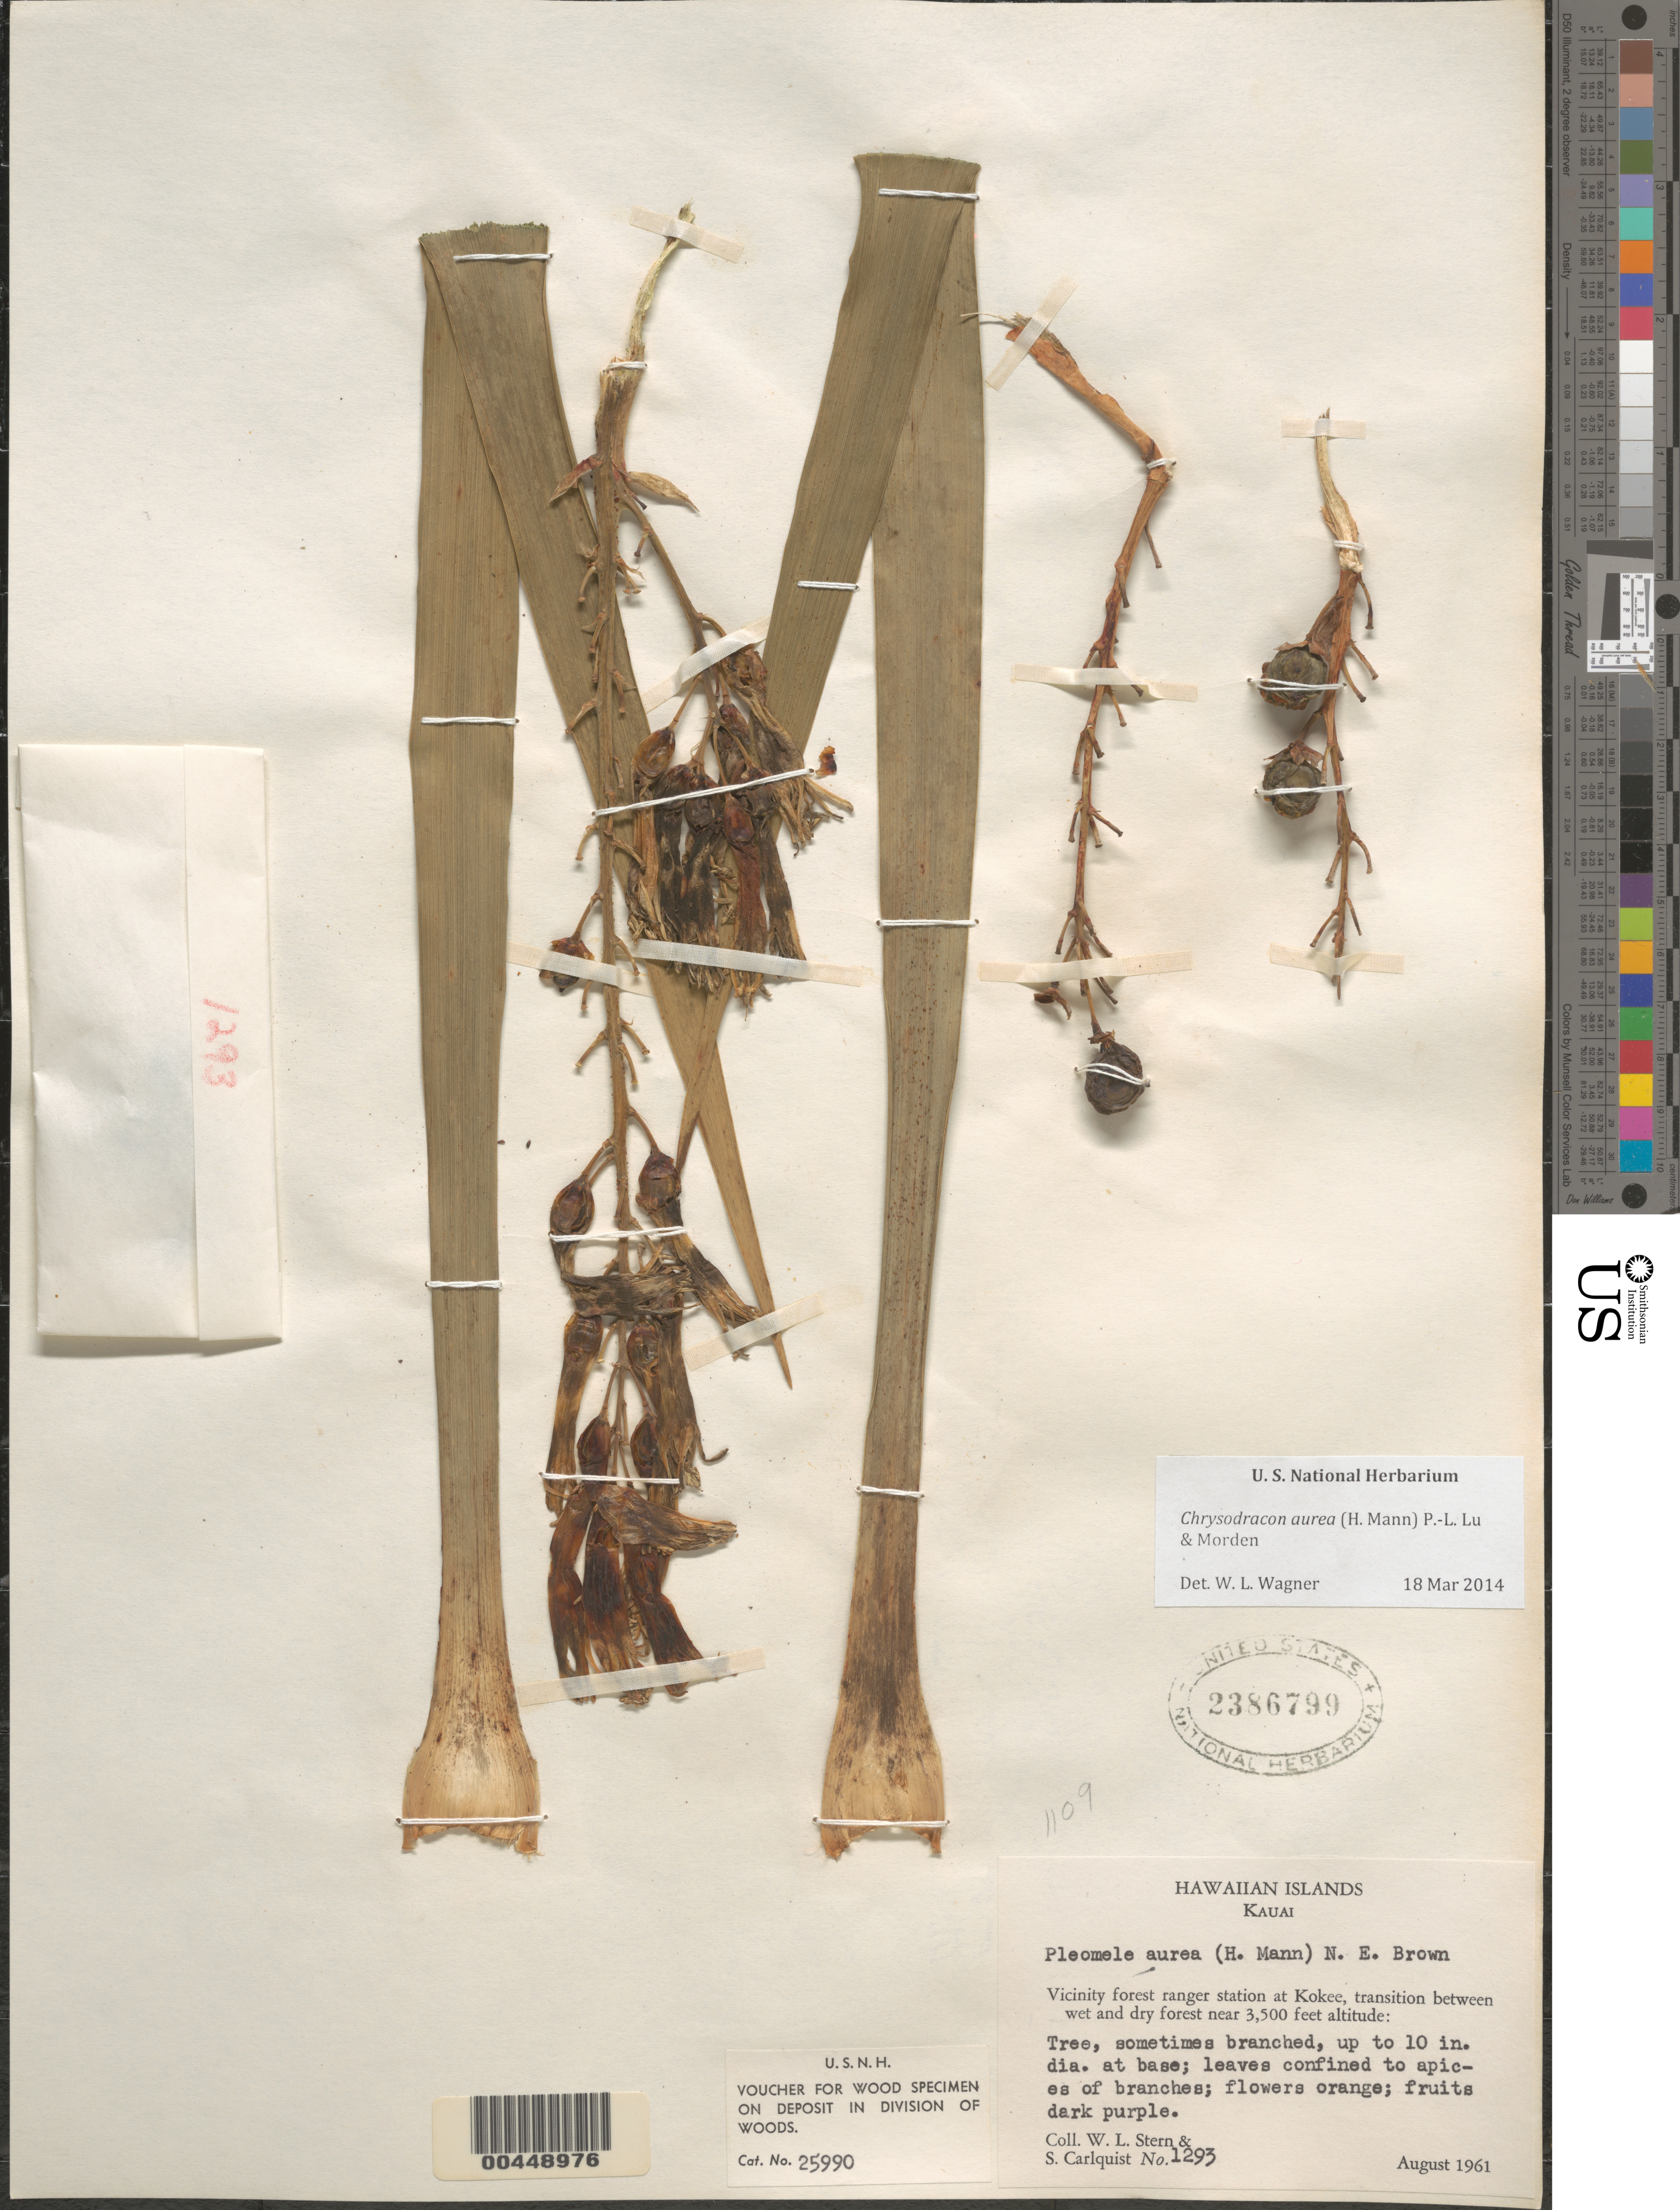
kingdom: Plantae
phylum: Tracheophyta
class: Liliopsida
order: Asparagales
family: Asparagaceae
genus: Dracaena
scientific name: Dracaena aurea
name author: H. Mann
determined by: Wagner, W. L., (BOT), Smithsonian Institution - National Museum of Natural History (UNITED STATES)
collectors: W. L. Stern & S. Carlquist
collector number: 1293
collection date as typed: Aug 1961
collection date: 1961-08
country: United States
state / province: Hawaii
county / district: Kauai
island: Kaua'i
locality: Vicinity forest ranger station at Kokee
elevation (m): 1067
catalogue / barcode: US 2386799